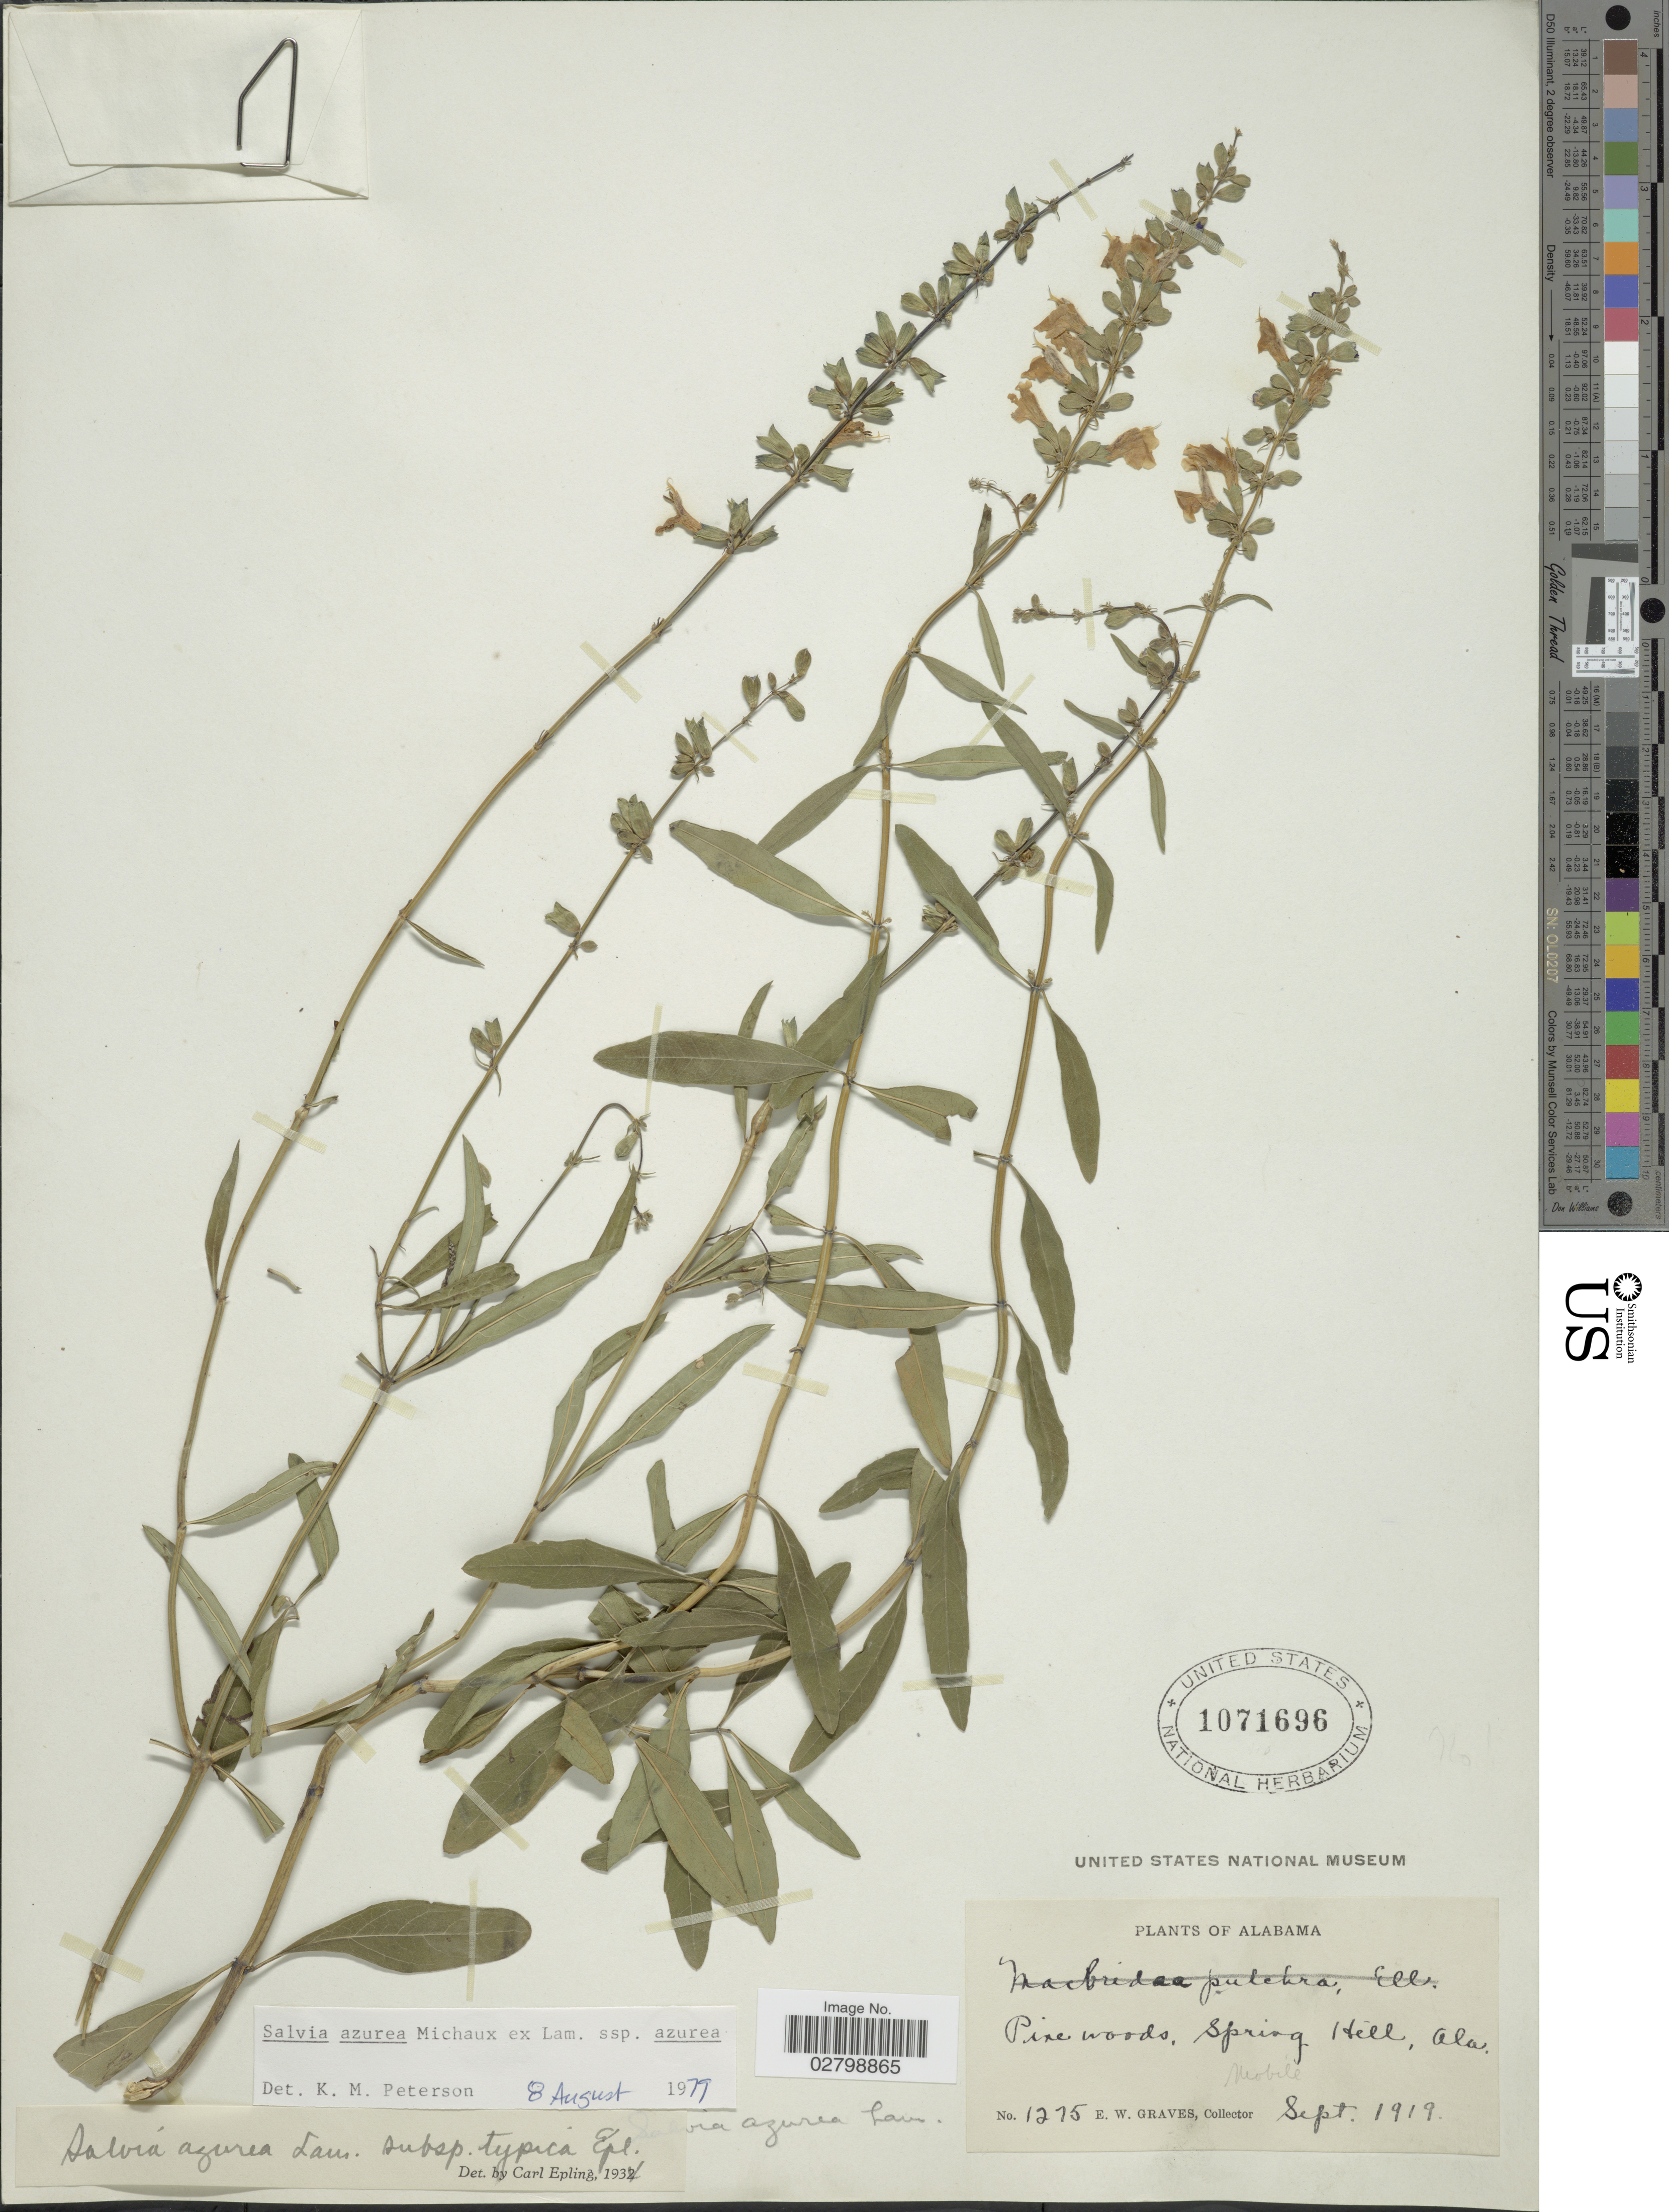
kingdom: Plantae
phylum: Tracheophyta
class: Magnoliopsida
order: Lamiales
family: Lamiaceae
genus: Salvia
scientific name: Salvia azurea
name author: Michx. ex Vahl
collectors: E. Graves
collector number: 1275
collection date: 1919-09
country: United States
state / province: Alabama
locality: Pine woods, Spring Hill. Mobile.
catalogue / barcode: US 1071696